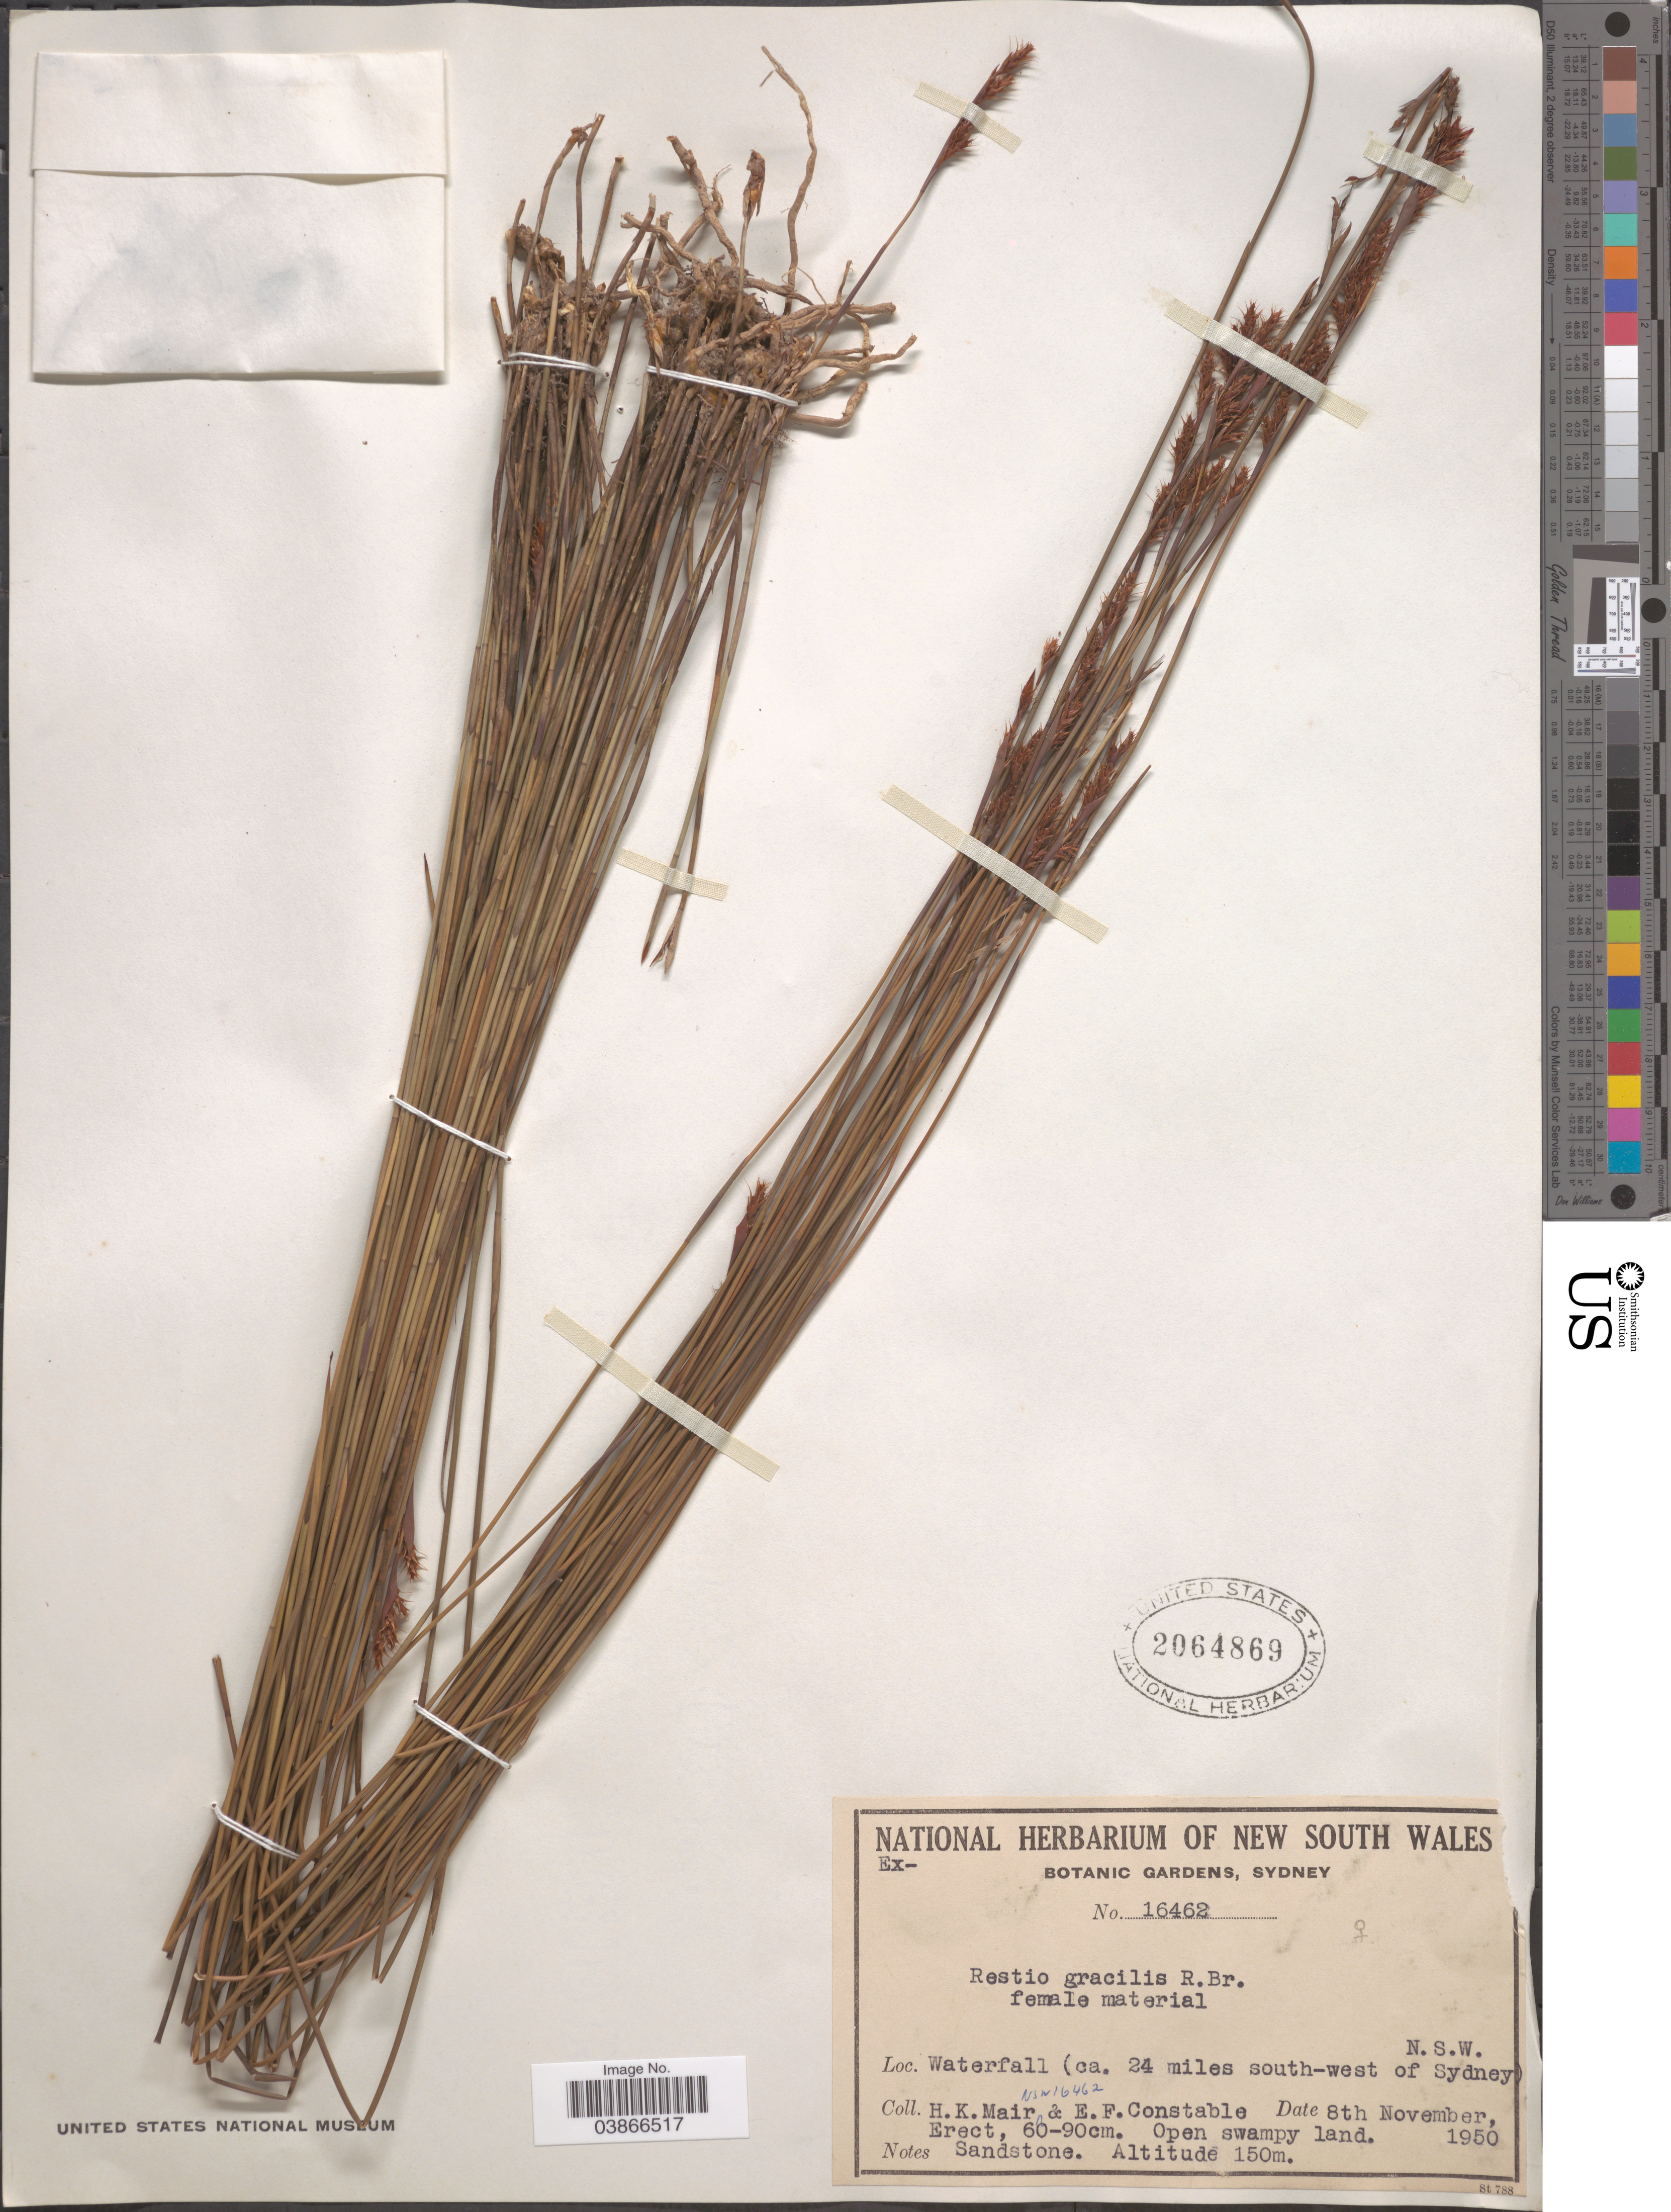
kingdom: Plantae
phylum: Tracheophyta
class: Liliopsida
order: Poales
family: Restionaceae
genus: Baloskion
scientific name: Baloskion gracile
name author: (R. Br.) B.G. Briggs & L.A.S. Johnson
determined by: Strong, Mark T., (BOT), Smithsonian Institution - National Museum of Natural History (UNITED STATES)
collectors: H. Mair & E. F. Constable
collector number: NSW 16462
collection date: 1950-11-08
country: Australia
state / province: New South Wales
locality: Waterfall (ca. 24 miles south-west of Sydney).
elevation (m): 150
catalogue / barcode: US 2064869